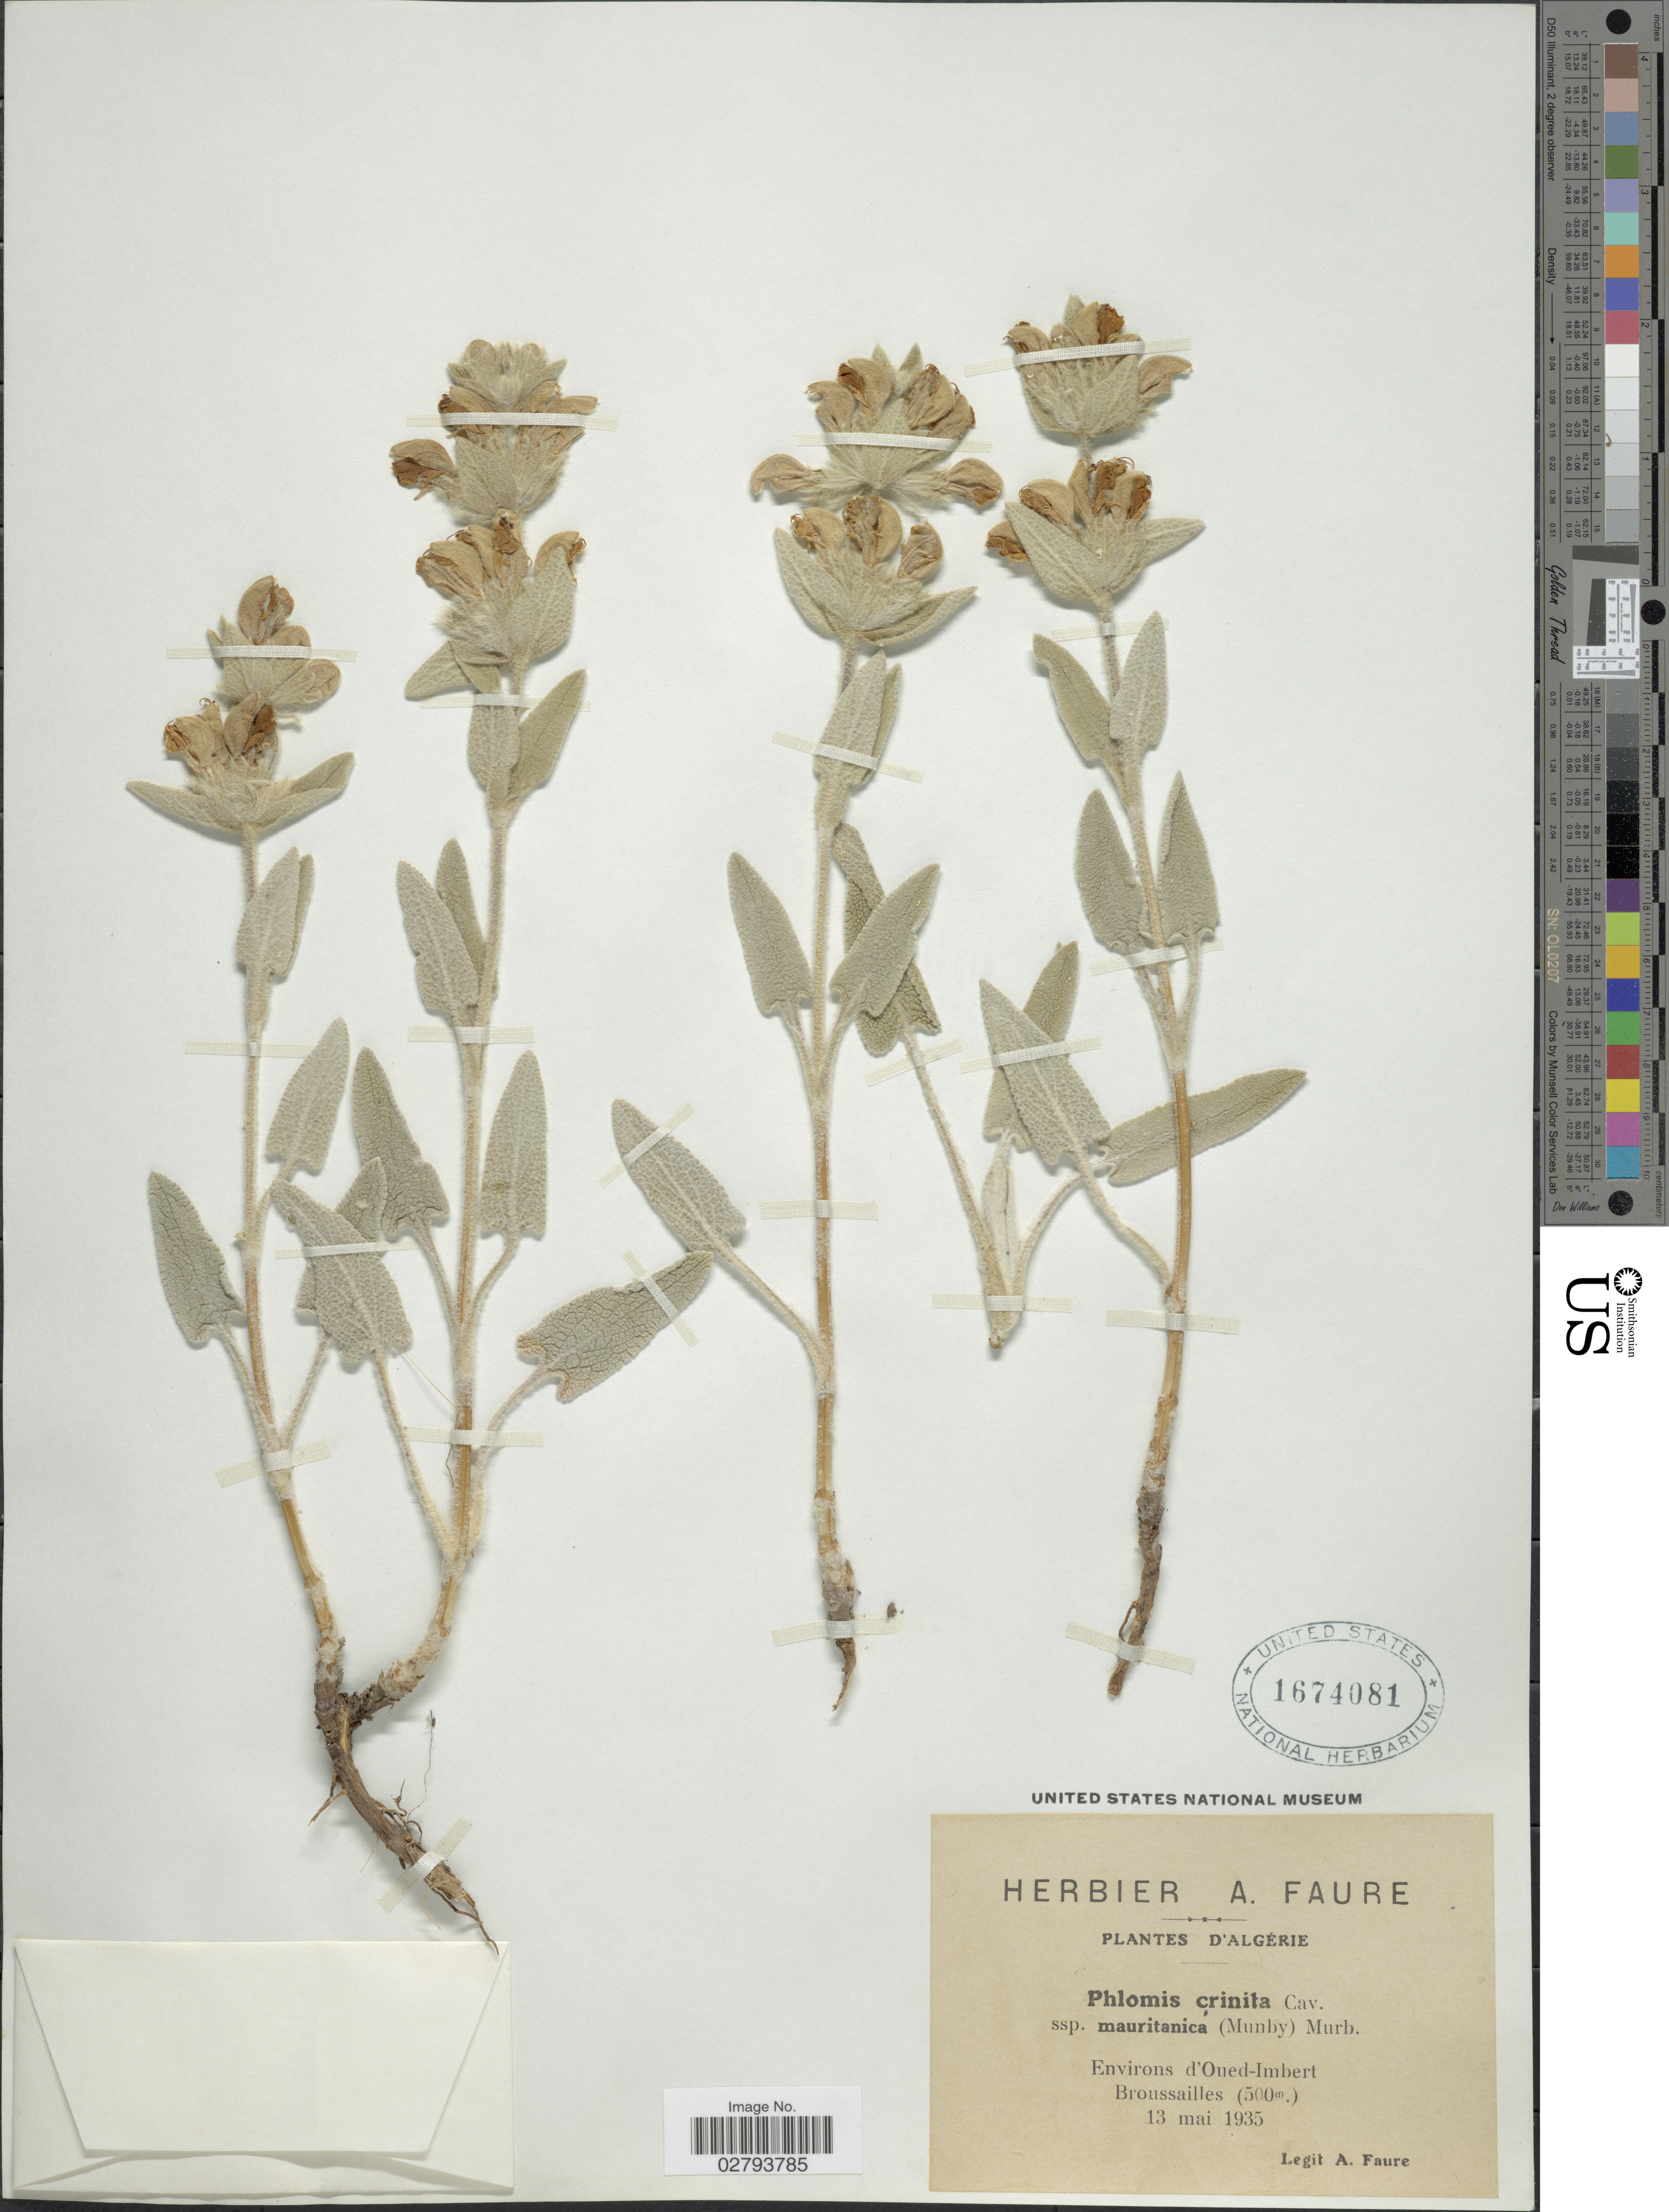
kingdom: Plantae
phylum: Tracheophyta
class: Magnoliopsida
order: Lamiales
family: Lamiaceae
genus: Phlomis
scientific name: Phlomis crinita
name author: Cav.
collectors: A. Faure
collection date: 1935-05-13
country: Algeria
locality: Environs d'Oued-Imbert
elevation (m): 500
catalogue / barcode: US 1674081